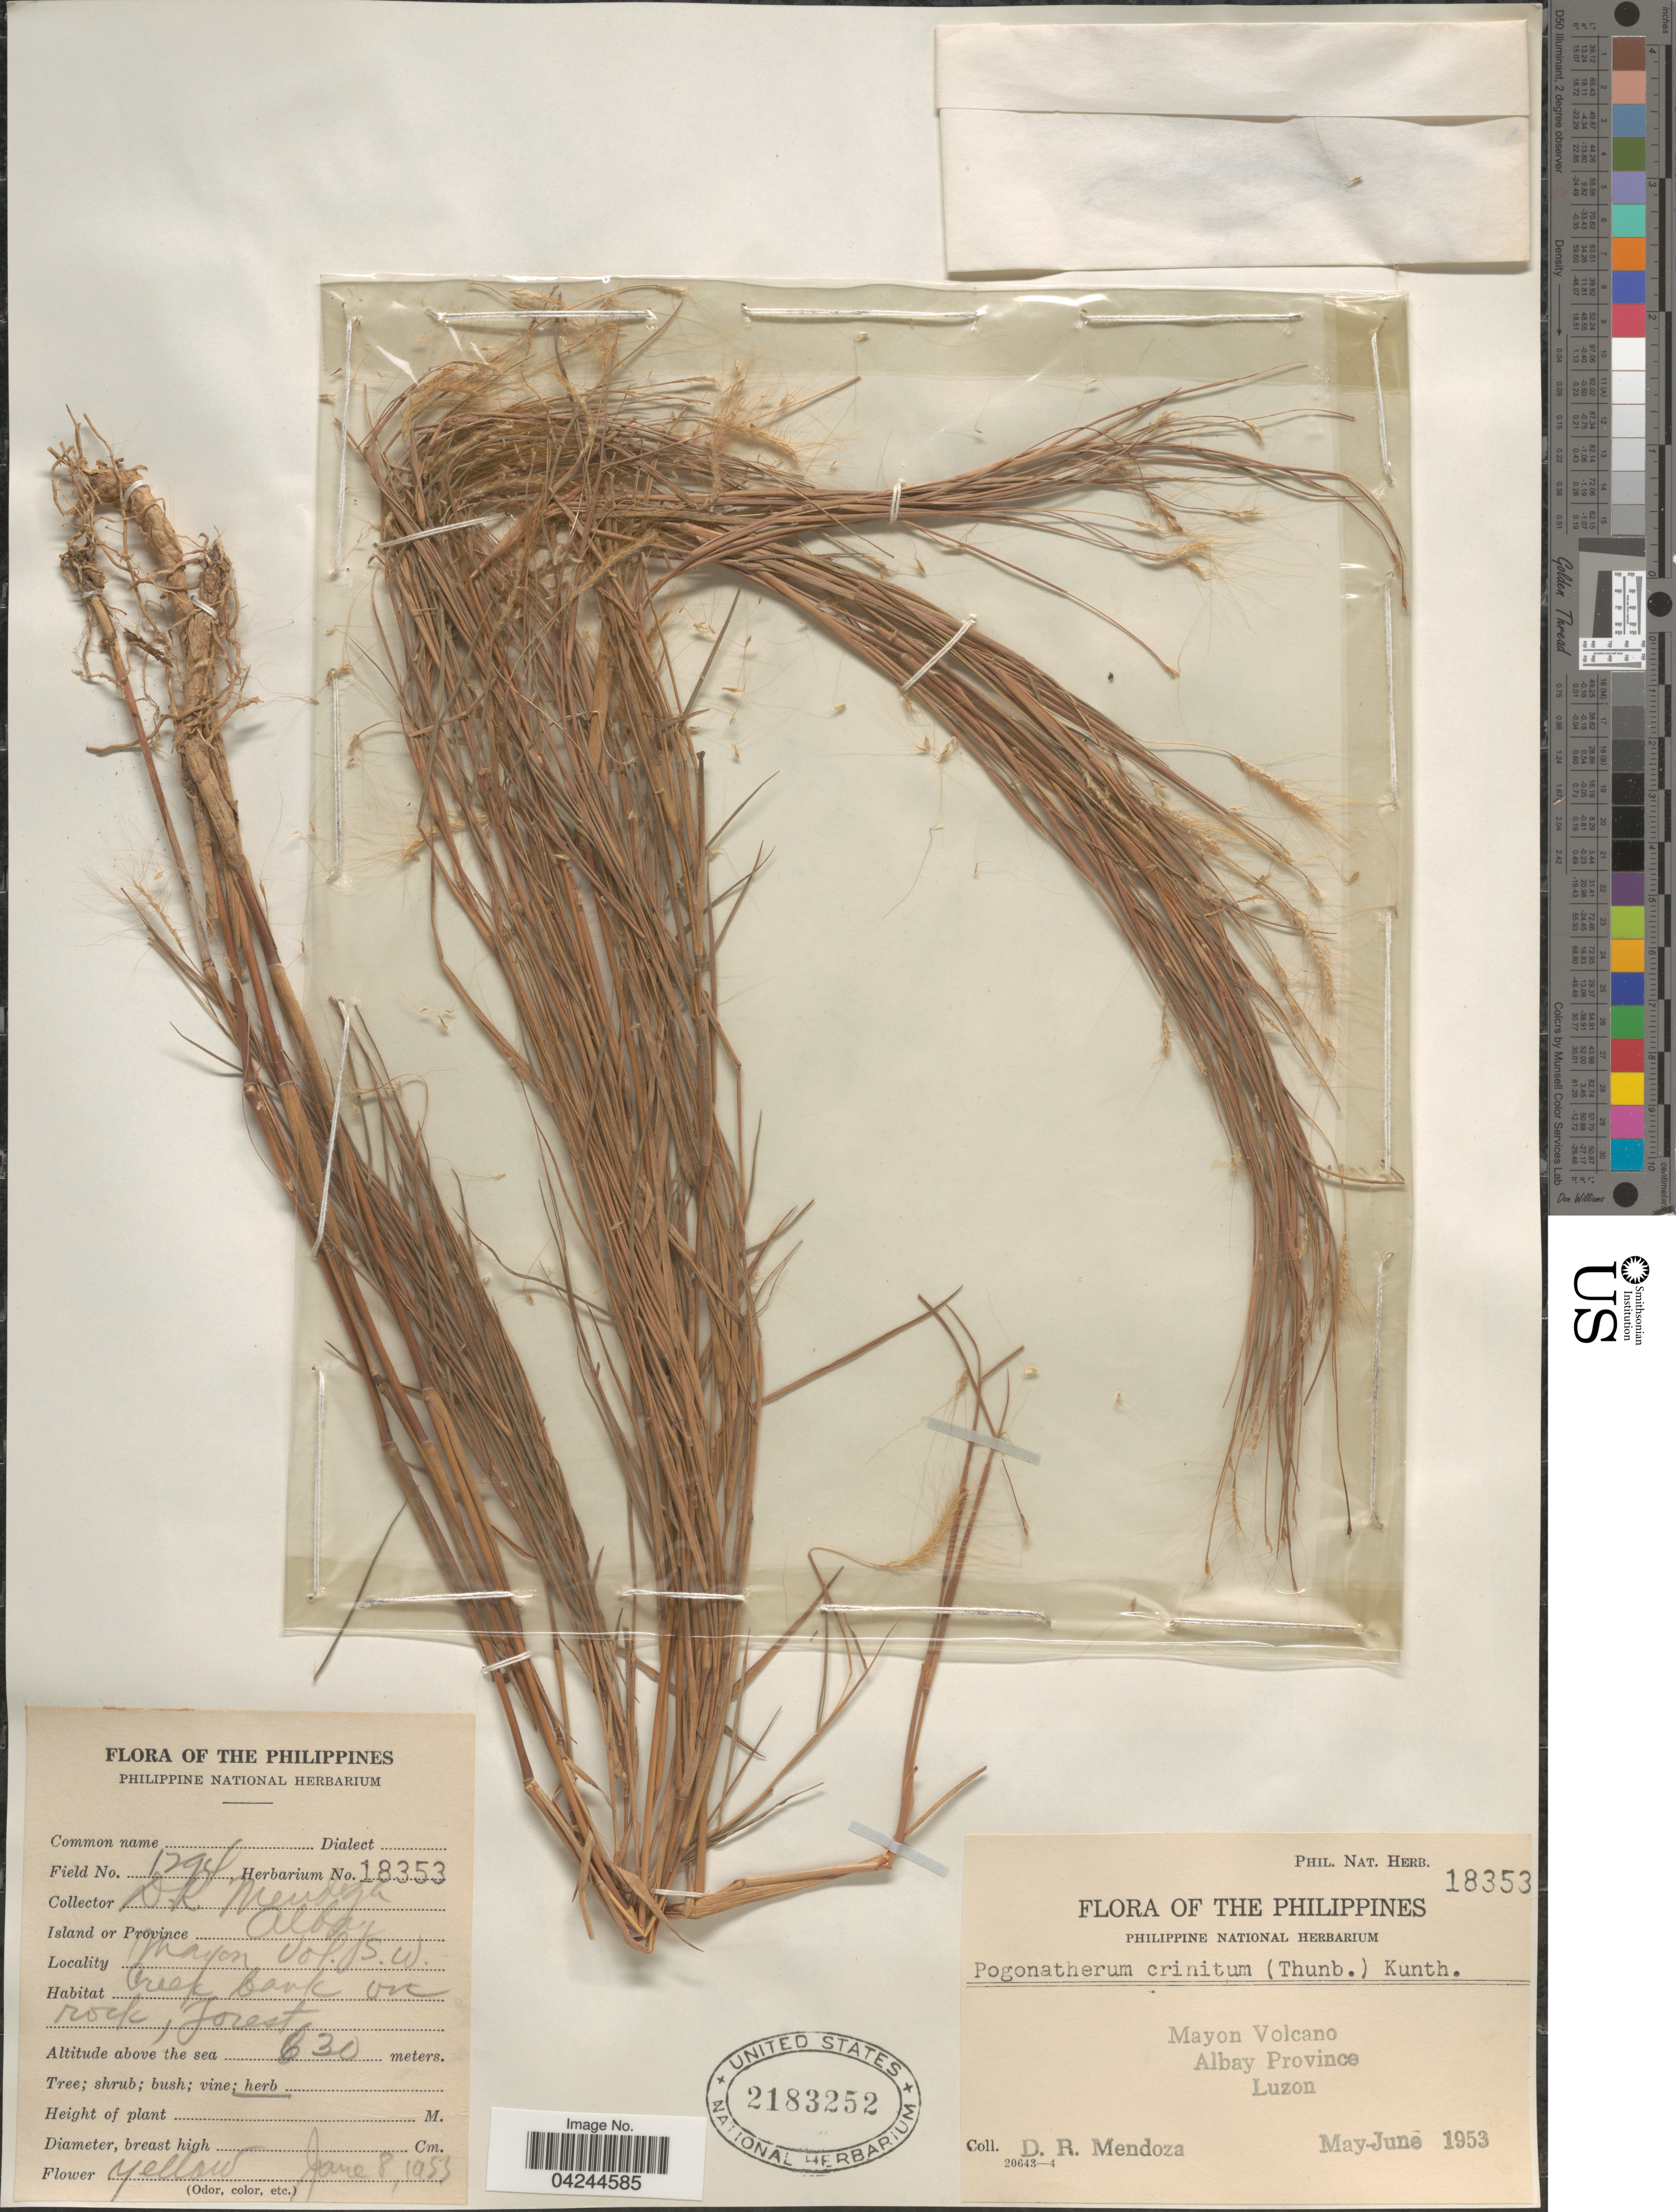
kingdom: Plantae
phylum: Tracheophyta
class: Liliopsida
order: Poales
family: Poaceae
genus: Pogonatherum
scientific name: Pogonatherum crinitum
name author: (Thunb.) Kunth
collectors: D. Mendoza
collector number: Phil. Nat. Herb. 18353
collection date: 1953-05/1953-06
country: Philippines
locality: Mayon Volcano. Albay Province. Luzon.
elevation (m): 630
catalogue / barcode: US 2183252